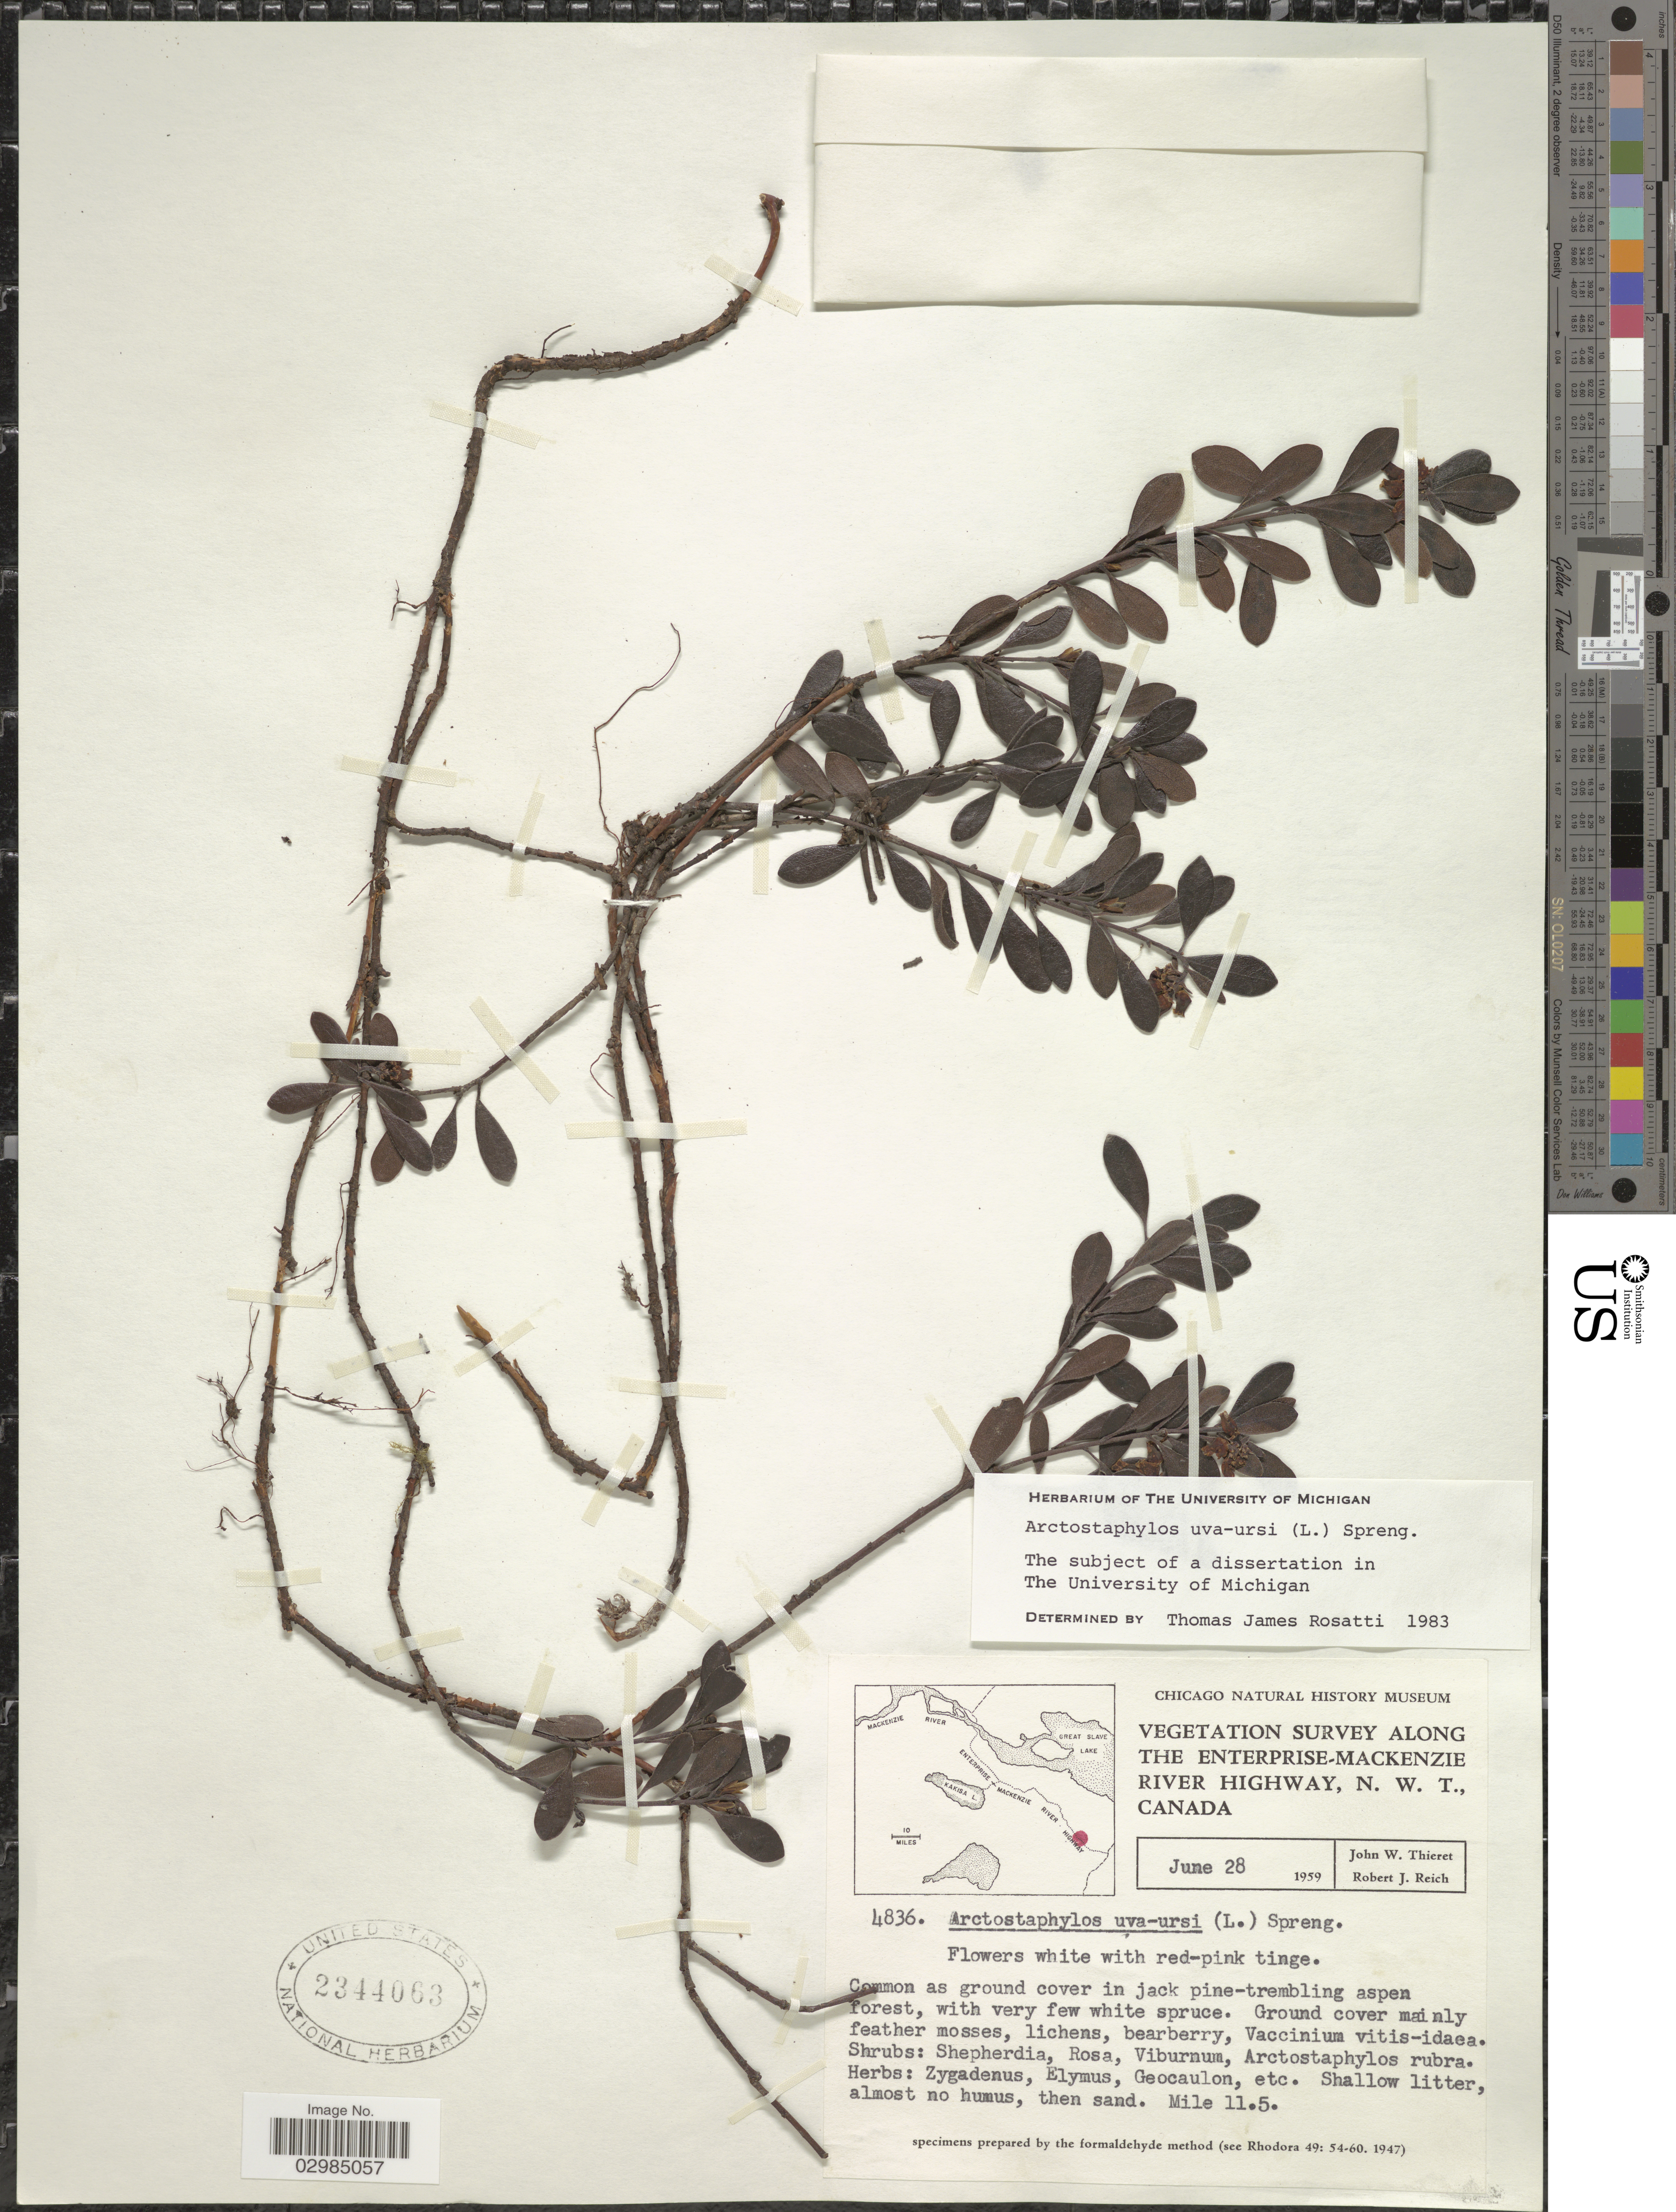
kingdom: Plantae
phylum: Tracheophyta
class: Magnoliopsida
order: Ericales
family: Ericaceae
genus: Arctostaphylos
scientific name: Arctostaphylos uva-ursi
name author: (L.) Spreng.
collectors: J. W. Thieret & R. Reich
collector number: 4836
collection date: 1959-06-28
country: Canada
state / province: Northwest Territories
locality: Vegetation survey along the Enterprise-Mackenzie River Highway. Mile 11.5.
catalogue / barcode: US 2344063